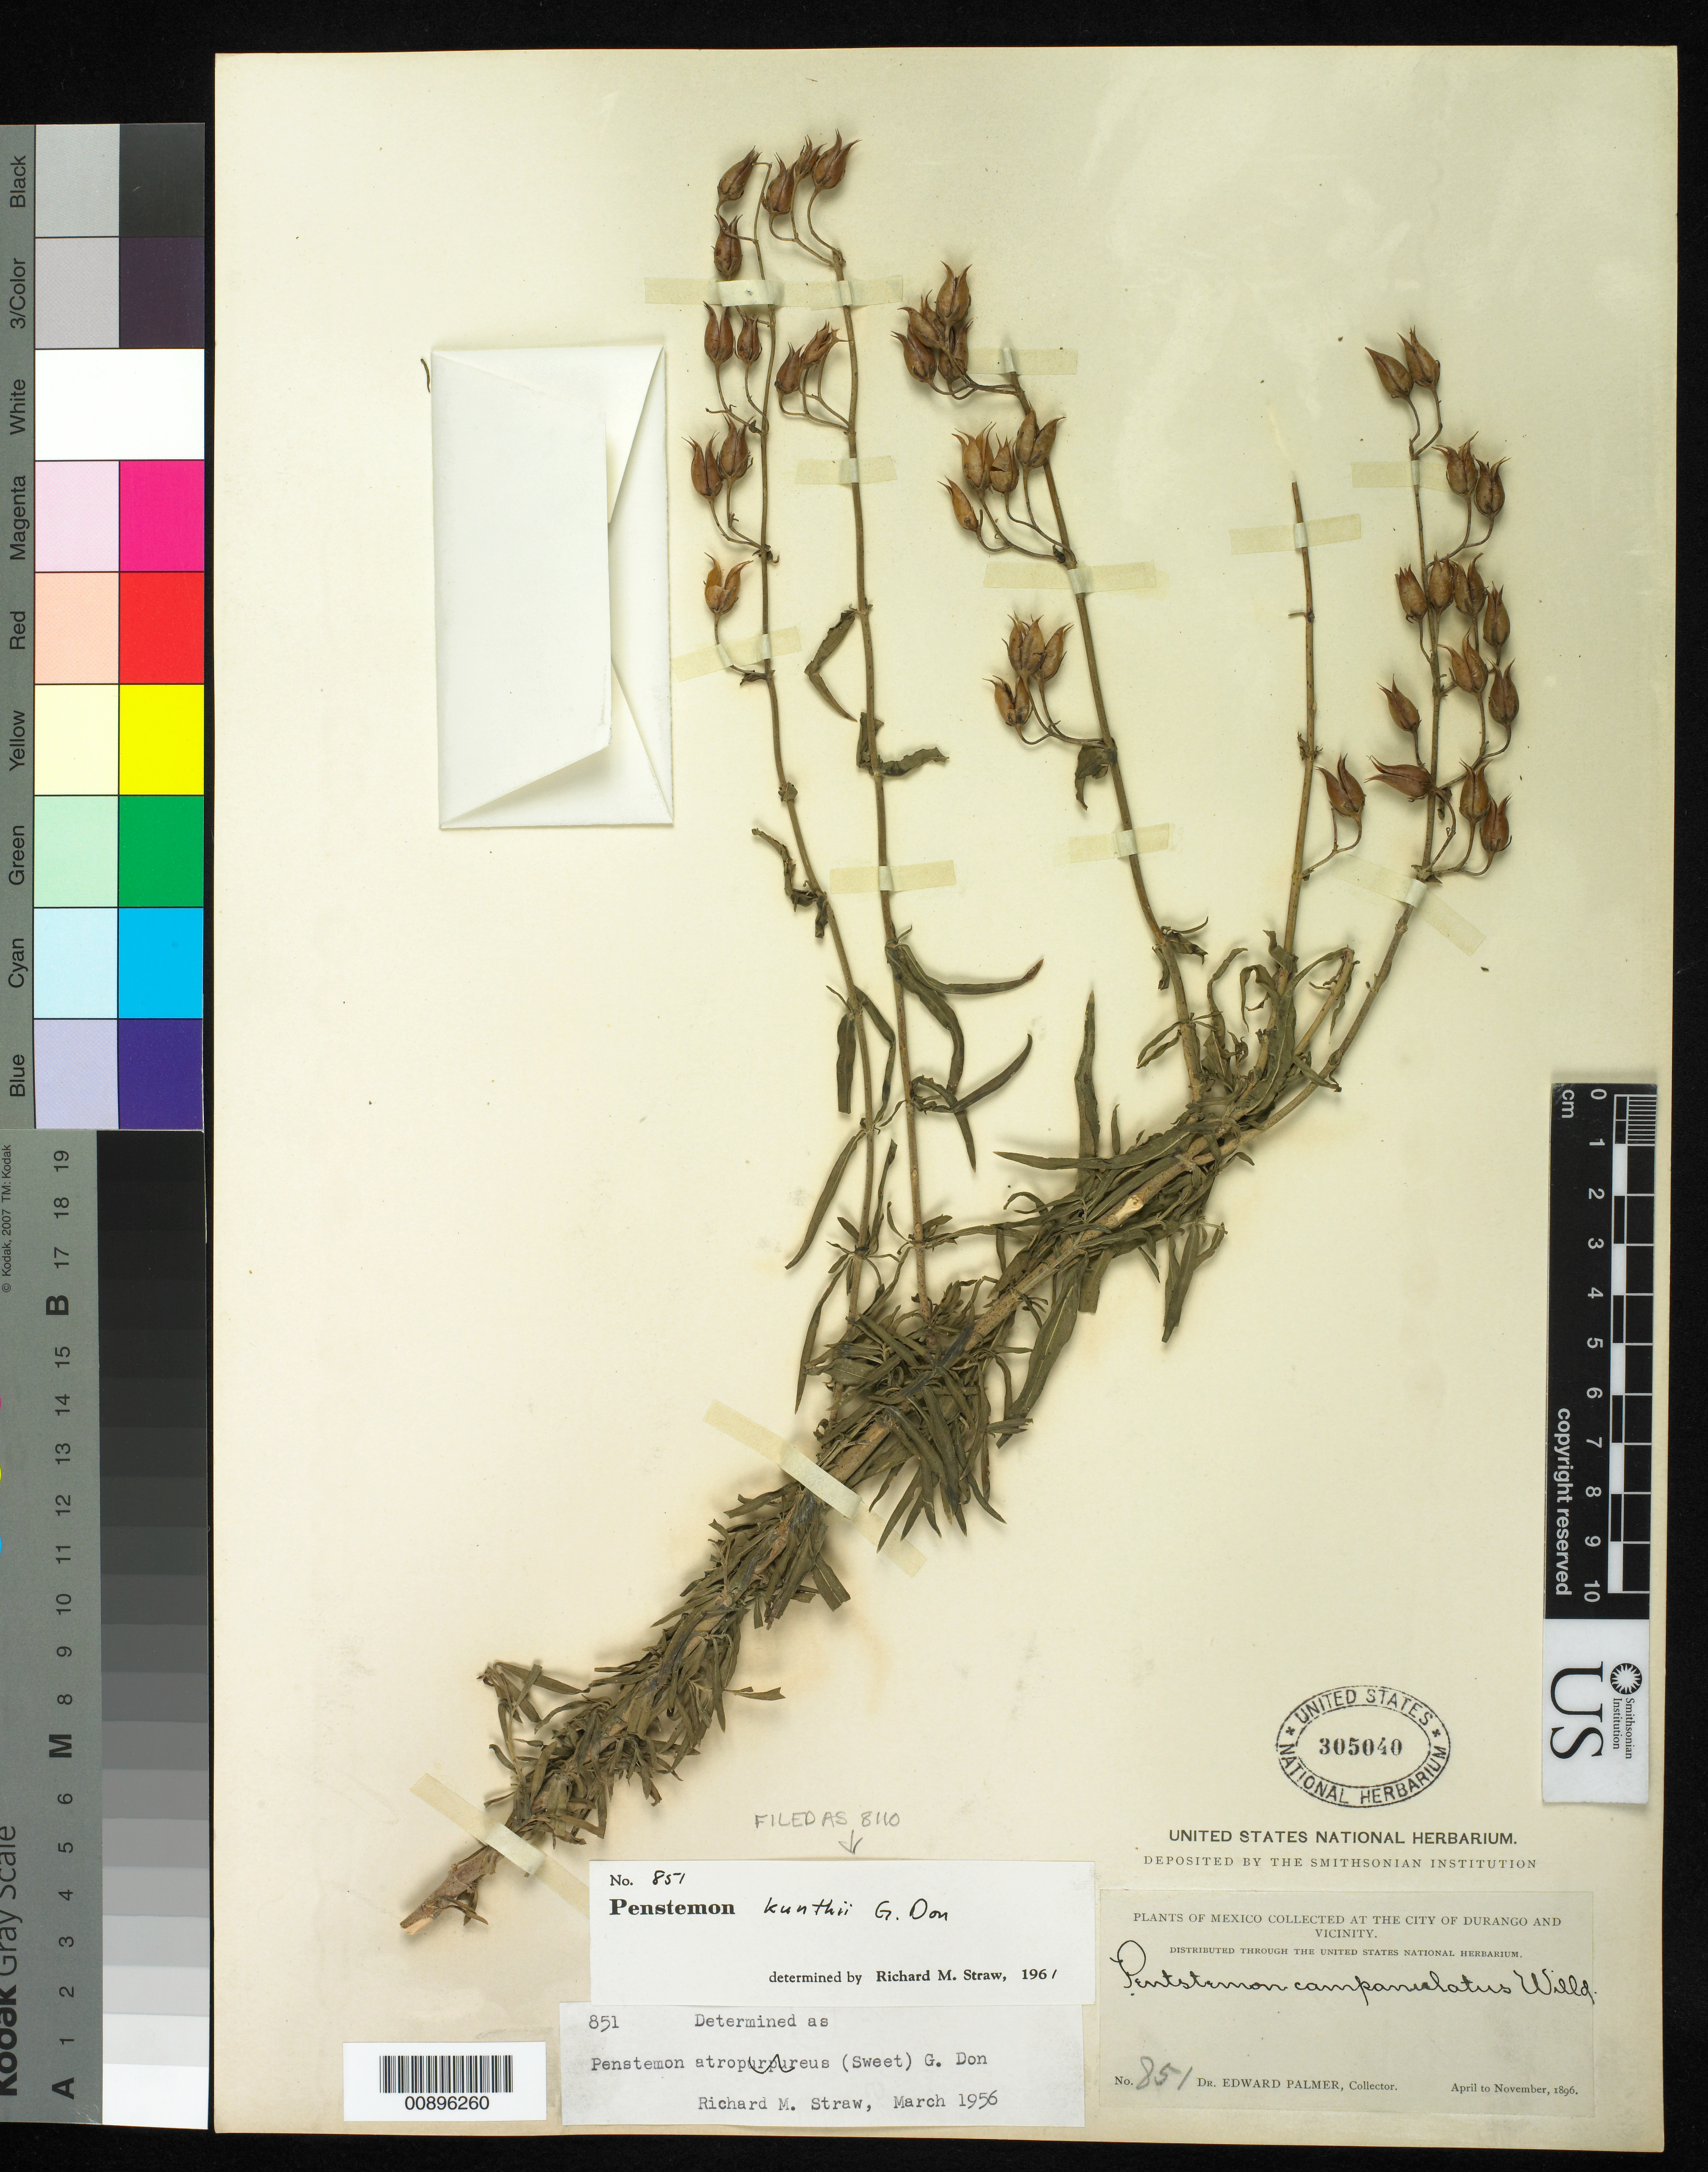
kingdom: Plantae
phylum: Tracheophyta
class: Magnoliopsida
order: Lamiales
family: Plantaginaceae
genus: Penstemon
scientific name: Penstemon kunthii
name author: G. Don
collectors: E. Palmer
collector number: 851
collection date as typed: Apr 1896 to -- Nov 1896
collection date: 1896-04/1896-11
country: Mexico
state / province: Durango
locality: City of Durango and vicinity.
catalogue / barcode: US 305040